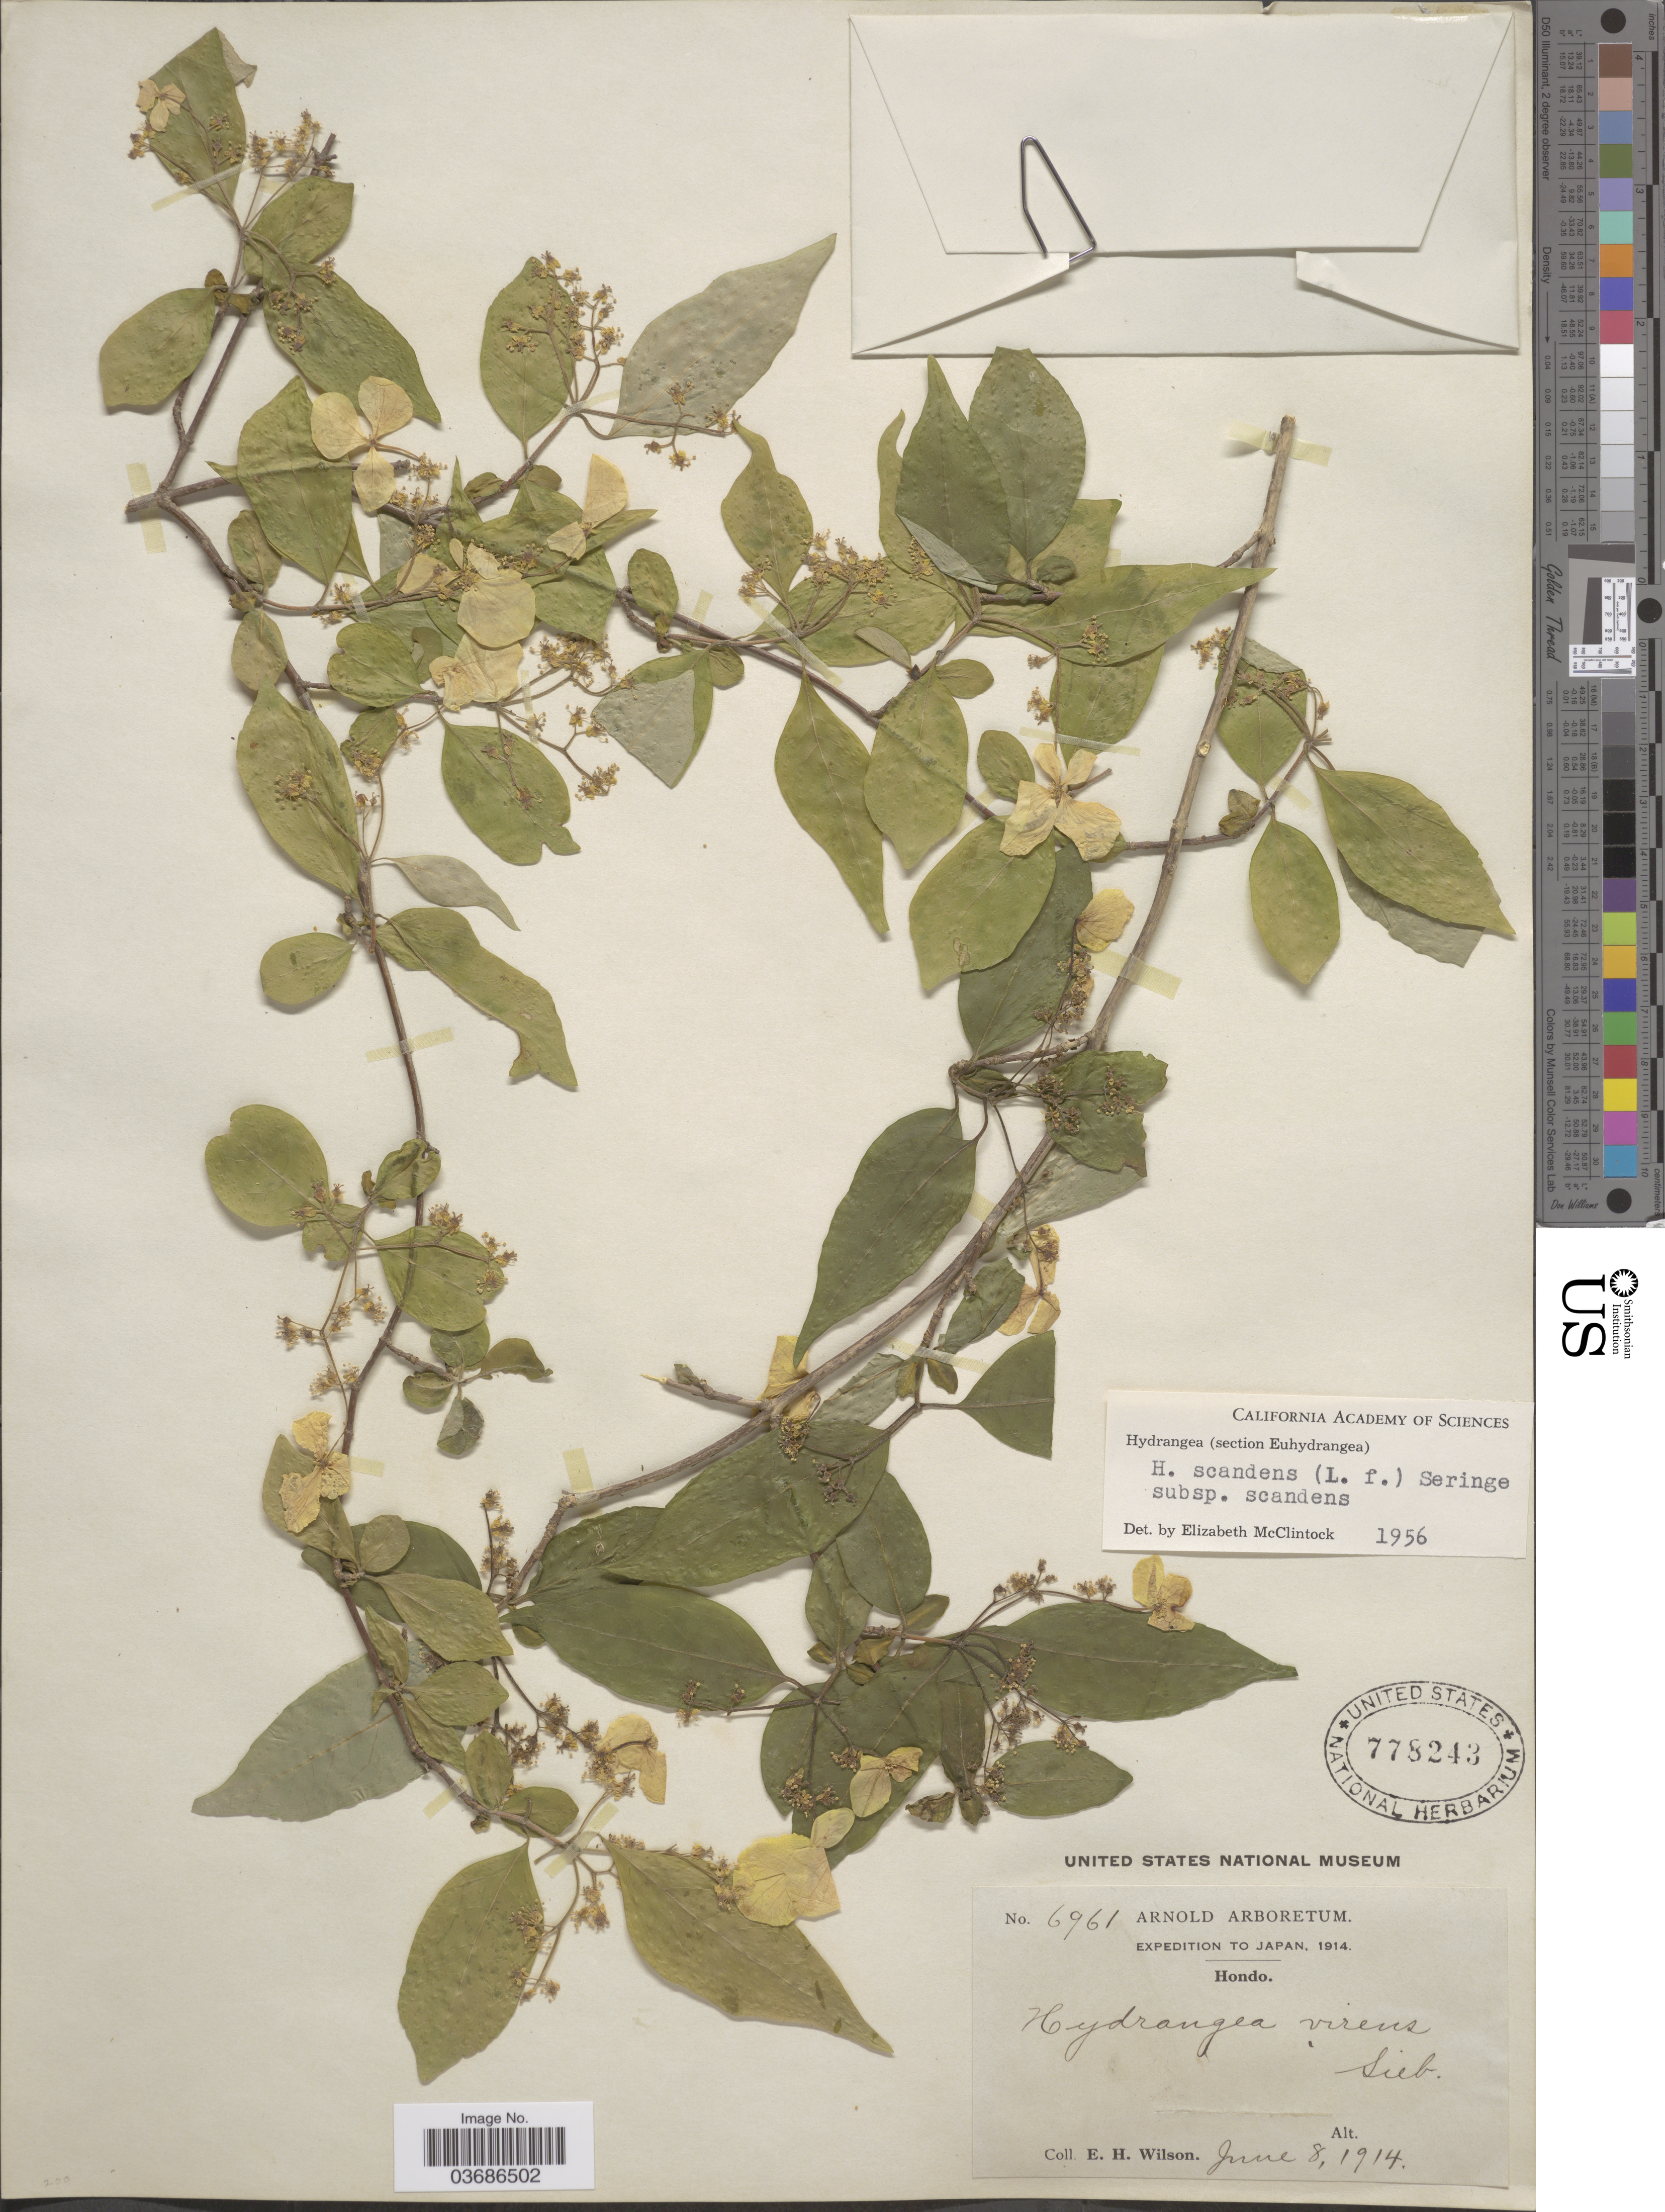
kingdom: Plantae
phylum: Tracheophyta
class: Magnoliopsida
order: Cornales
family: Hydrangeaceae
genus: Hydrangea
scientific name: Hydrangea scandens var. scandens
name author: (L. f.) Ser.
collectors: E. Wilson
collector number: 6961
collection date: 1914-06-08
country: Japan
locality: Expedition to Japan, 1914. Hondo.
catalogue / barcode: US 778243